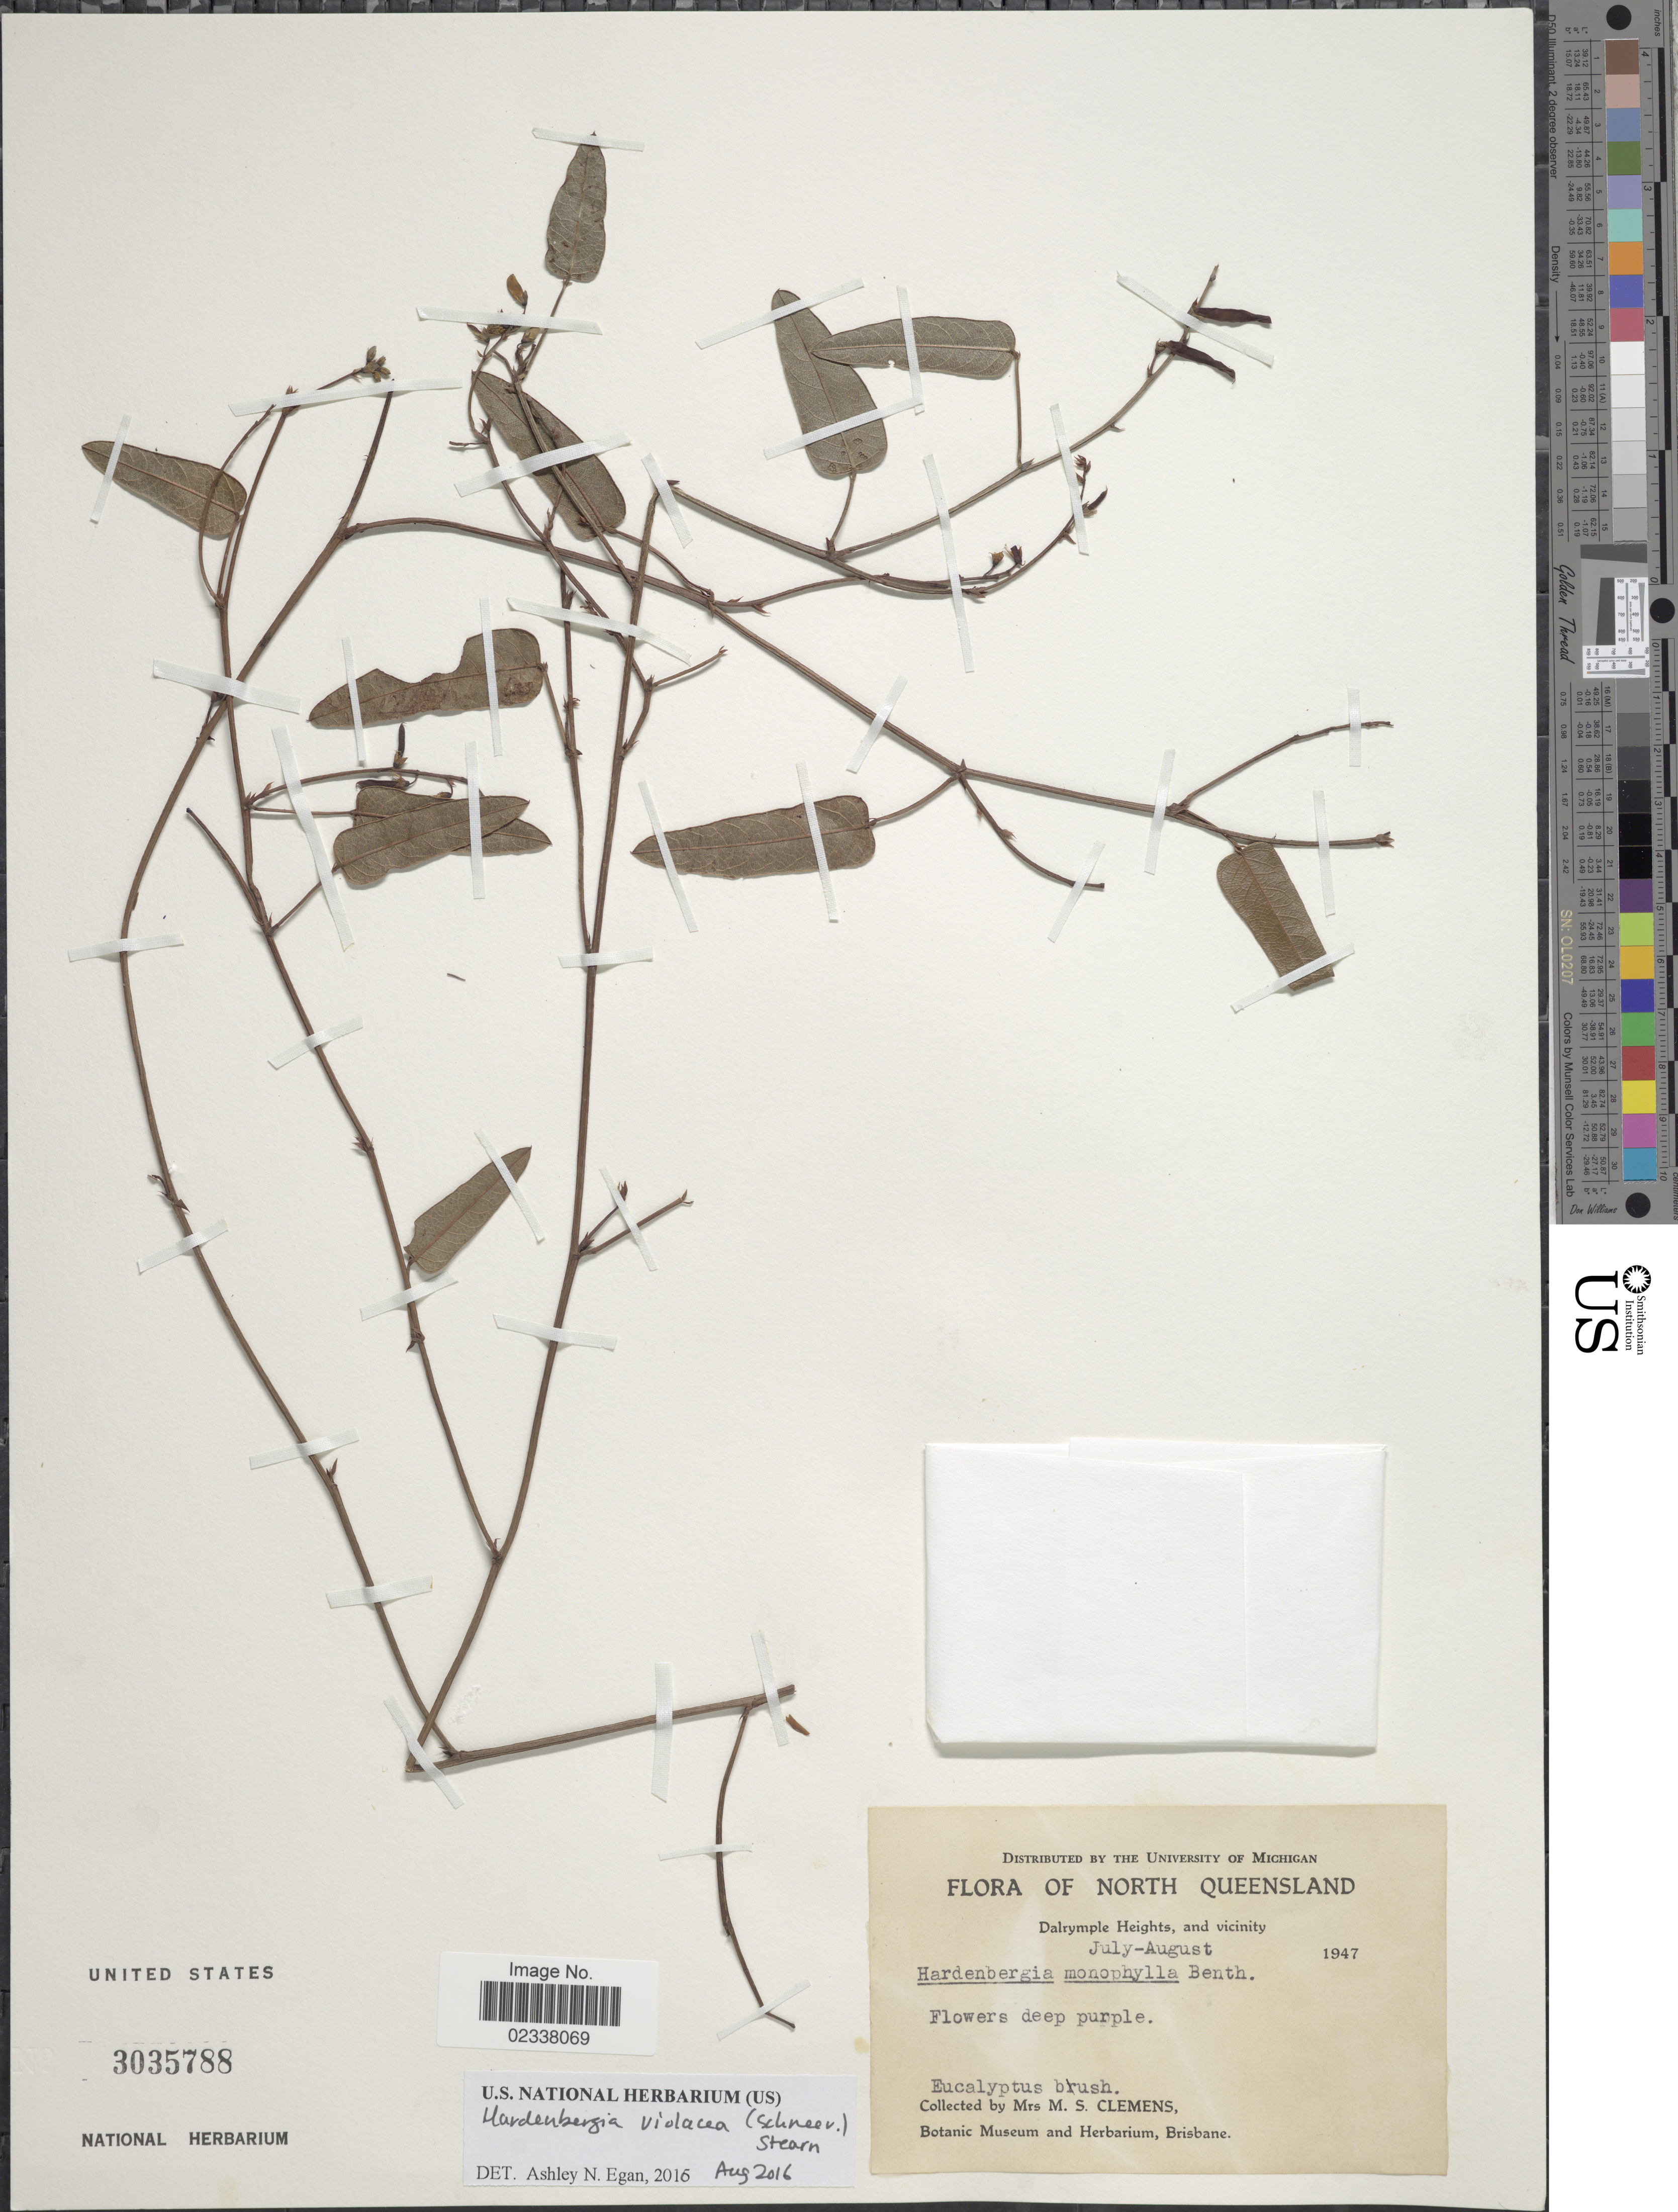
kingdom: Plantae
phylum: Tracheophyta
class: Magnoliopsida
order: Fabales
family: Fabaceae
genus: Hardenbergia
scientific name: Hardenbergia violacea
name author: (Schneev.) Stearn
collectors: M. S. Clemens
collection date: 1947-07/1947-08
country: Australia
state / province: Queensland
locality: North Queensland. Dalrymple Heights, and vicinity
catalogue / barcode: US 3035788